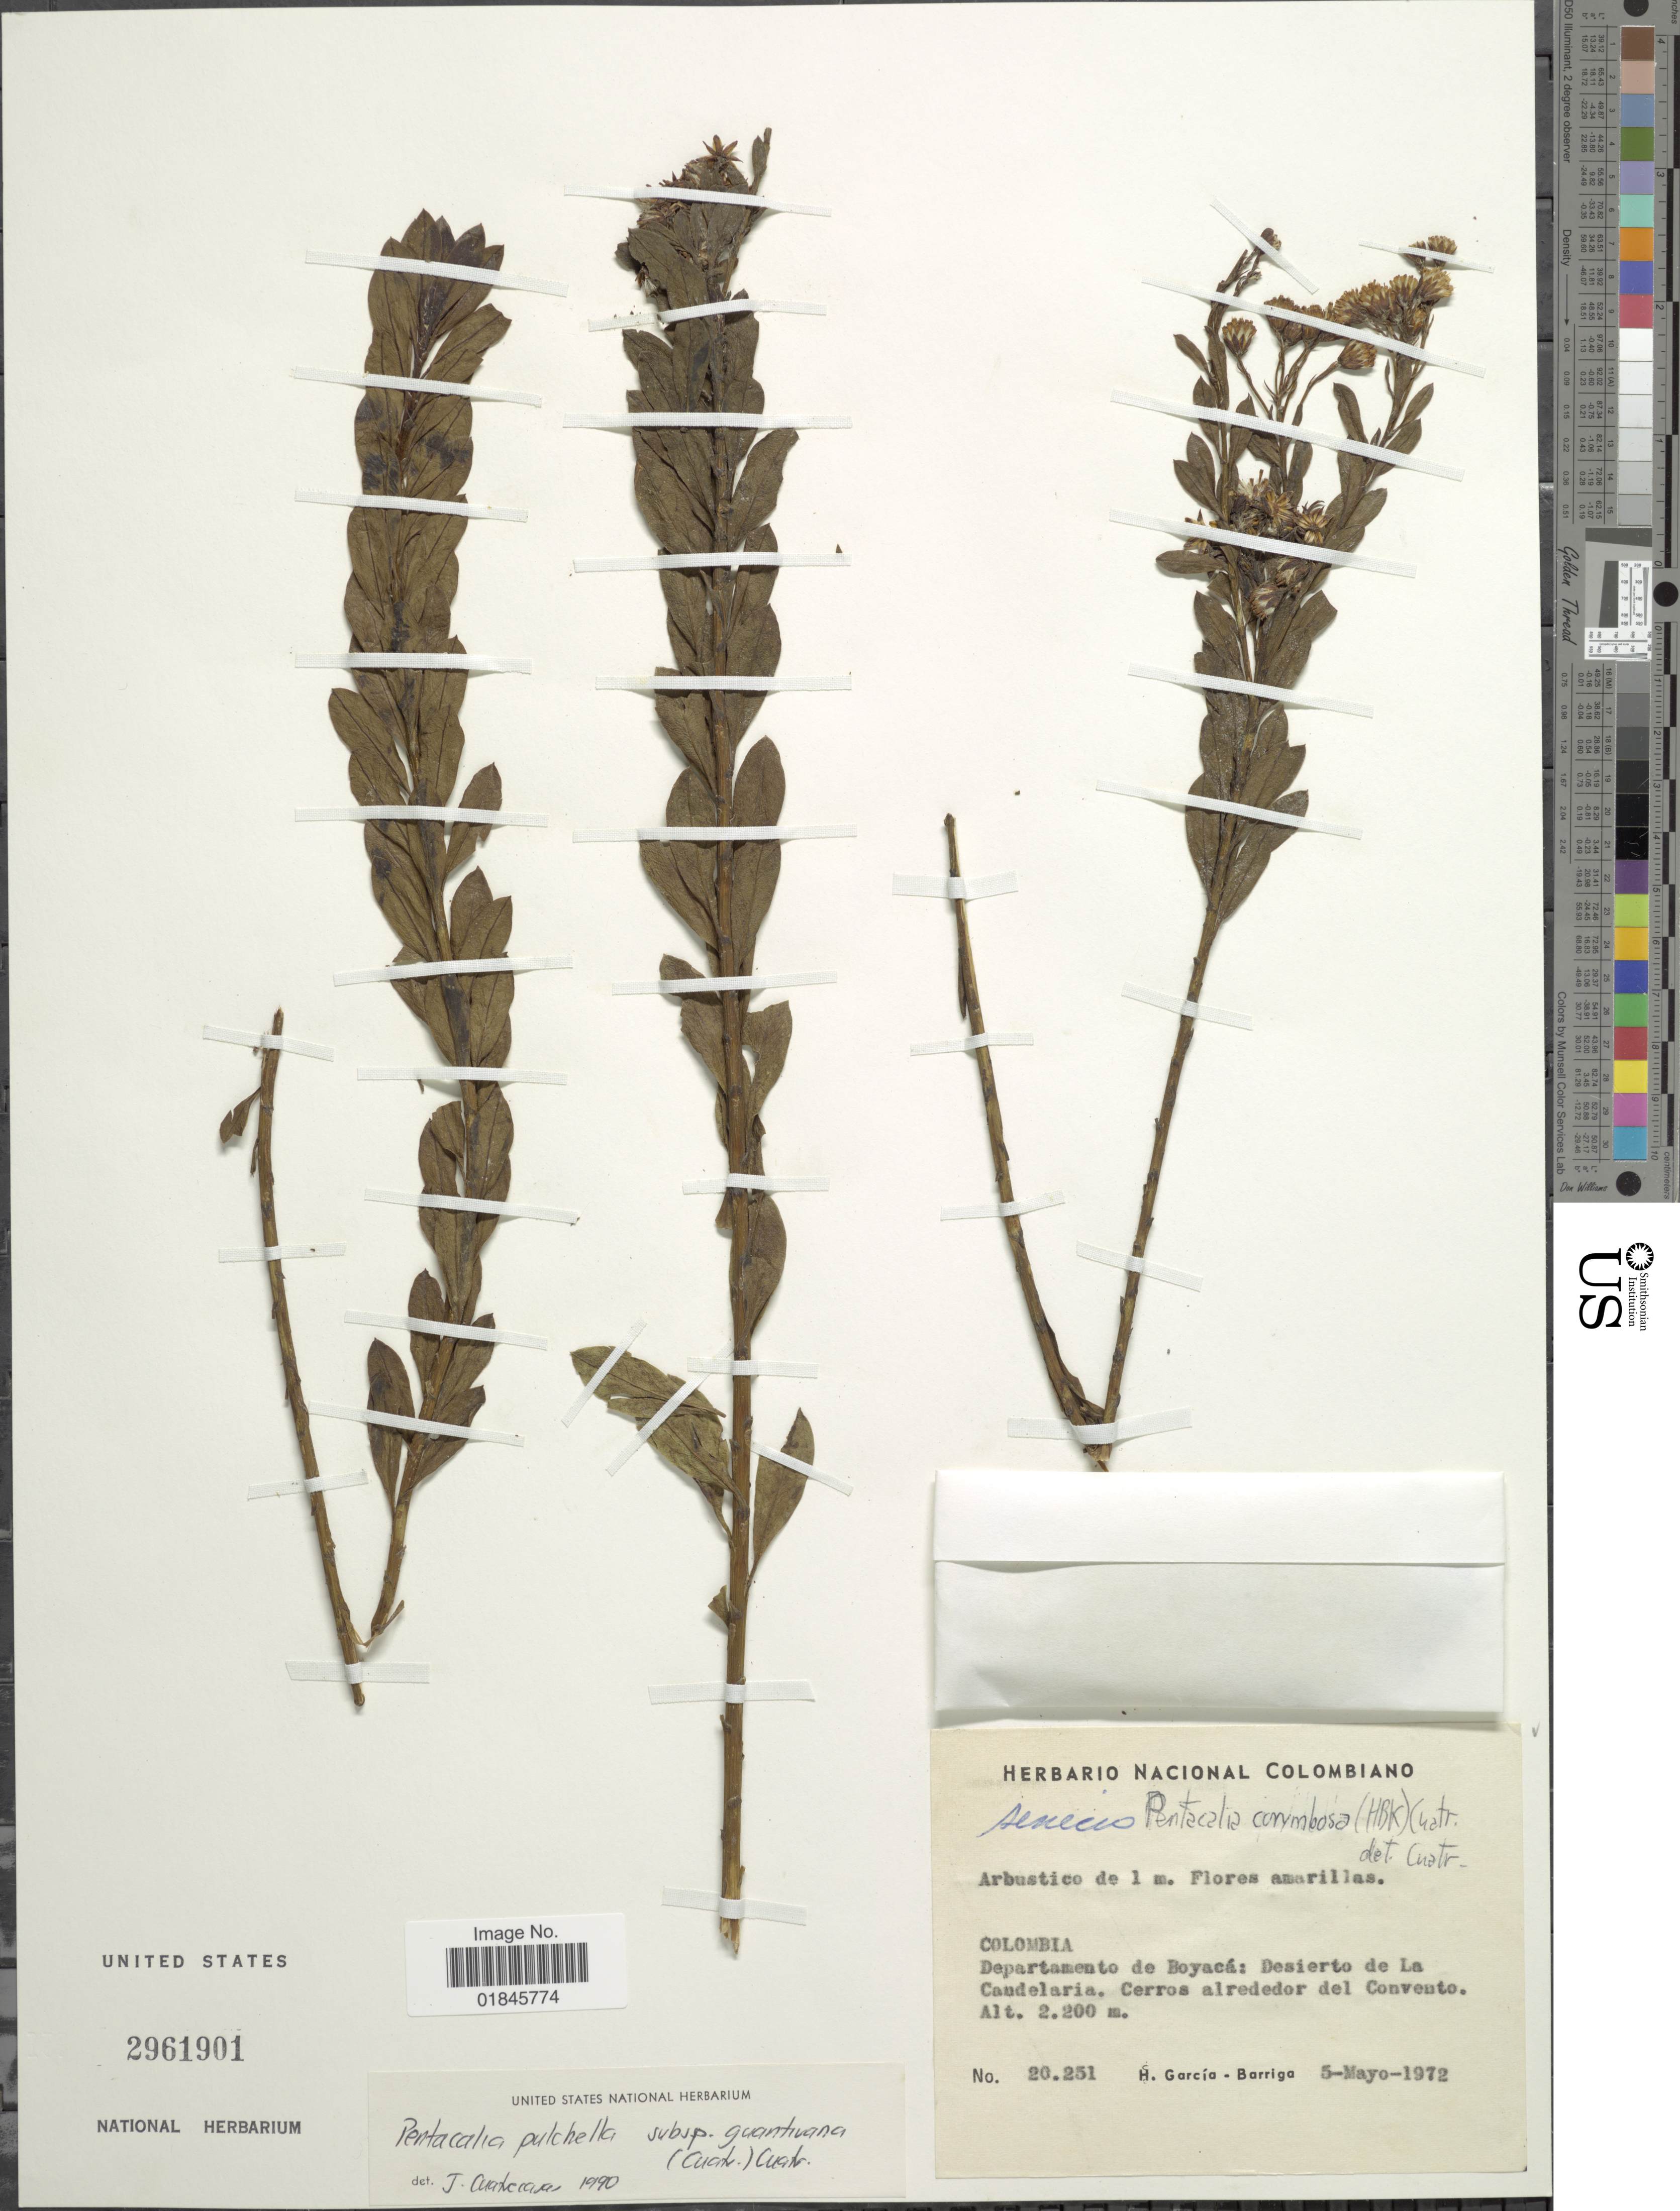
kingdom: Plantae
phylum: Tracheophyta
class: Magnoliopsida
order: Asterales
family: Asteraceae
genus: Pentacalia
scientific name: Pentacalia pulchella subsp. guantivana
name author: (Cuatrec.) Cuatrec.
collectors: H. García Barriga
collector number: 20251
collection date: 1972-05-05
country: Colombia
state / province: Boyacá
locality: Departamento de Boyacá: Desierto de La Candelaria. Cerros alrededor del Convento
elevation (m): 2200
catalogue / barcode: US 2961901